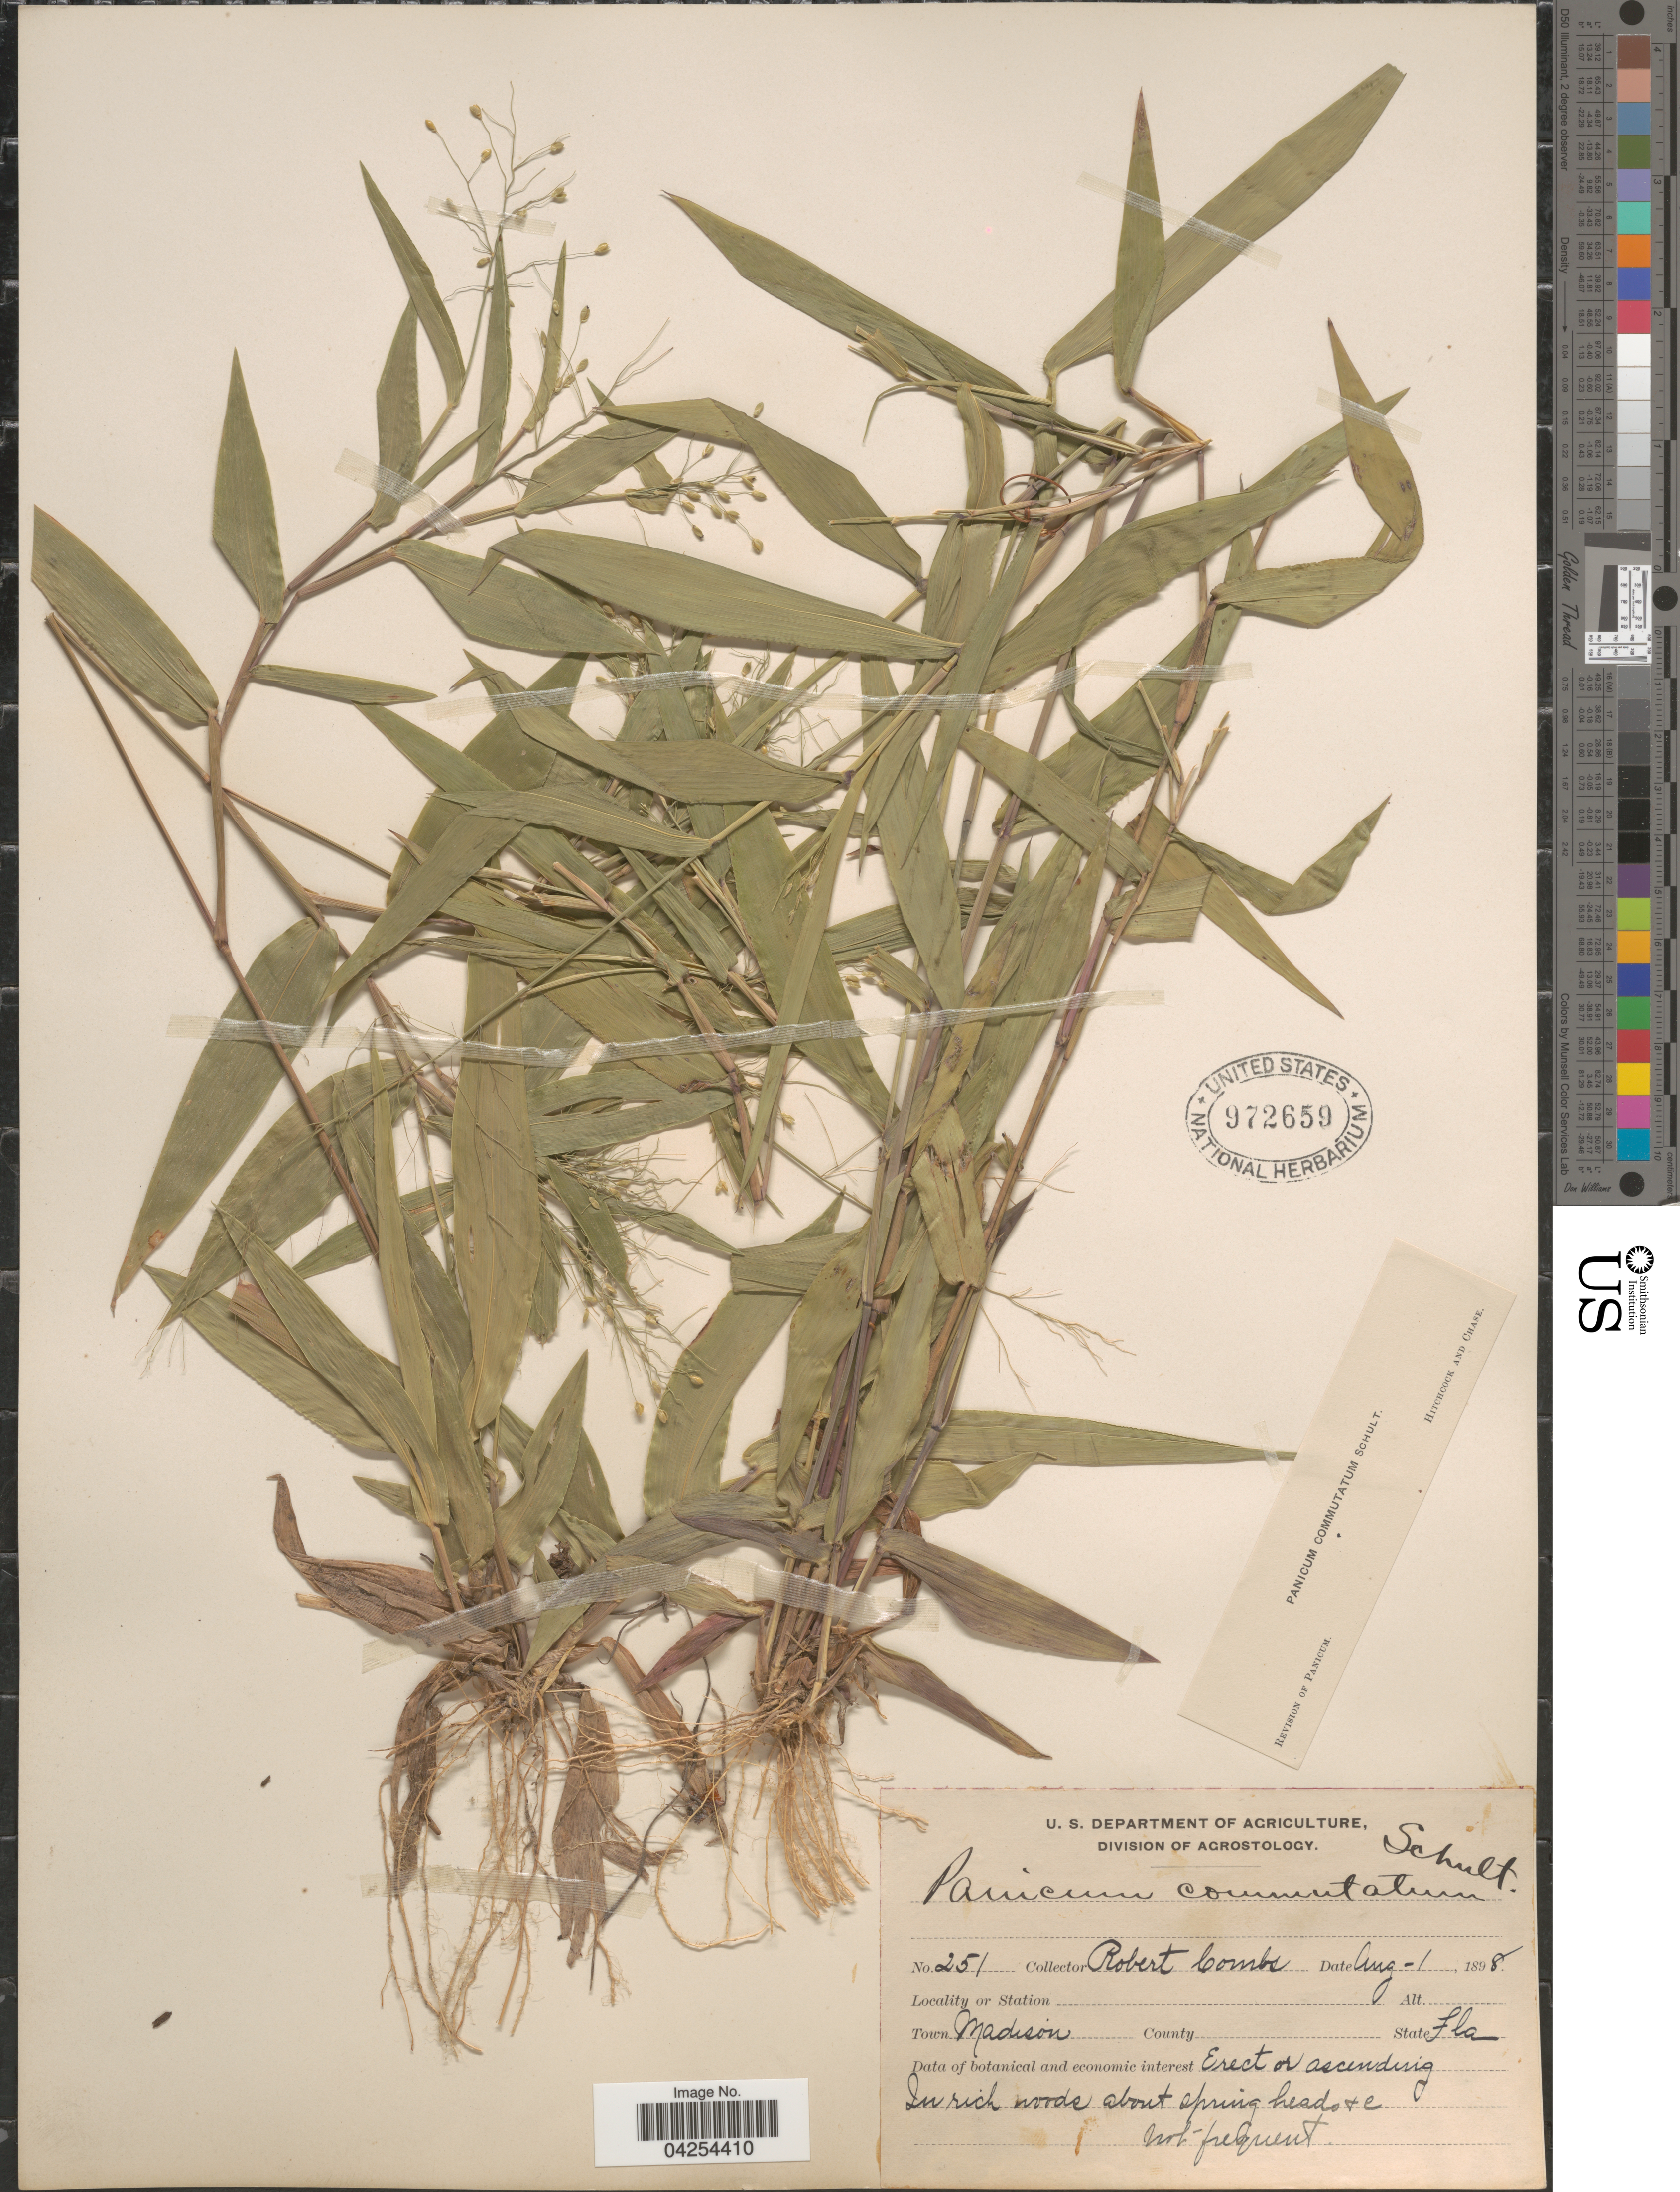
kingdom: Plantae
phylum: Tracheophyta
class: Liliopsida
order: Poales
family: Poaceae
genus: Dichanthelium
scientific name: Dichanthelium commutatum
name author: (Schult.) Gould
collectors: R. Combs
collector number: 251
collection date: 1898-08-01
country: United States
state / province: Florida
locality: Town Madison.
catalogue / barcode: US 972659